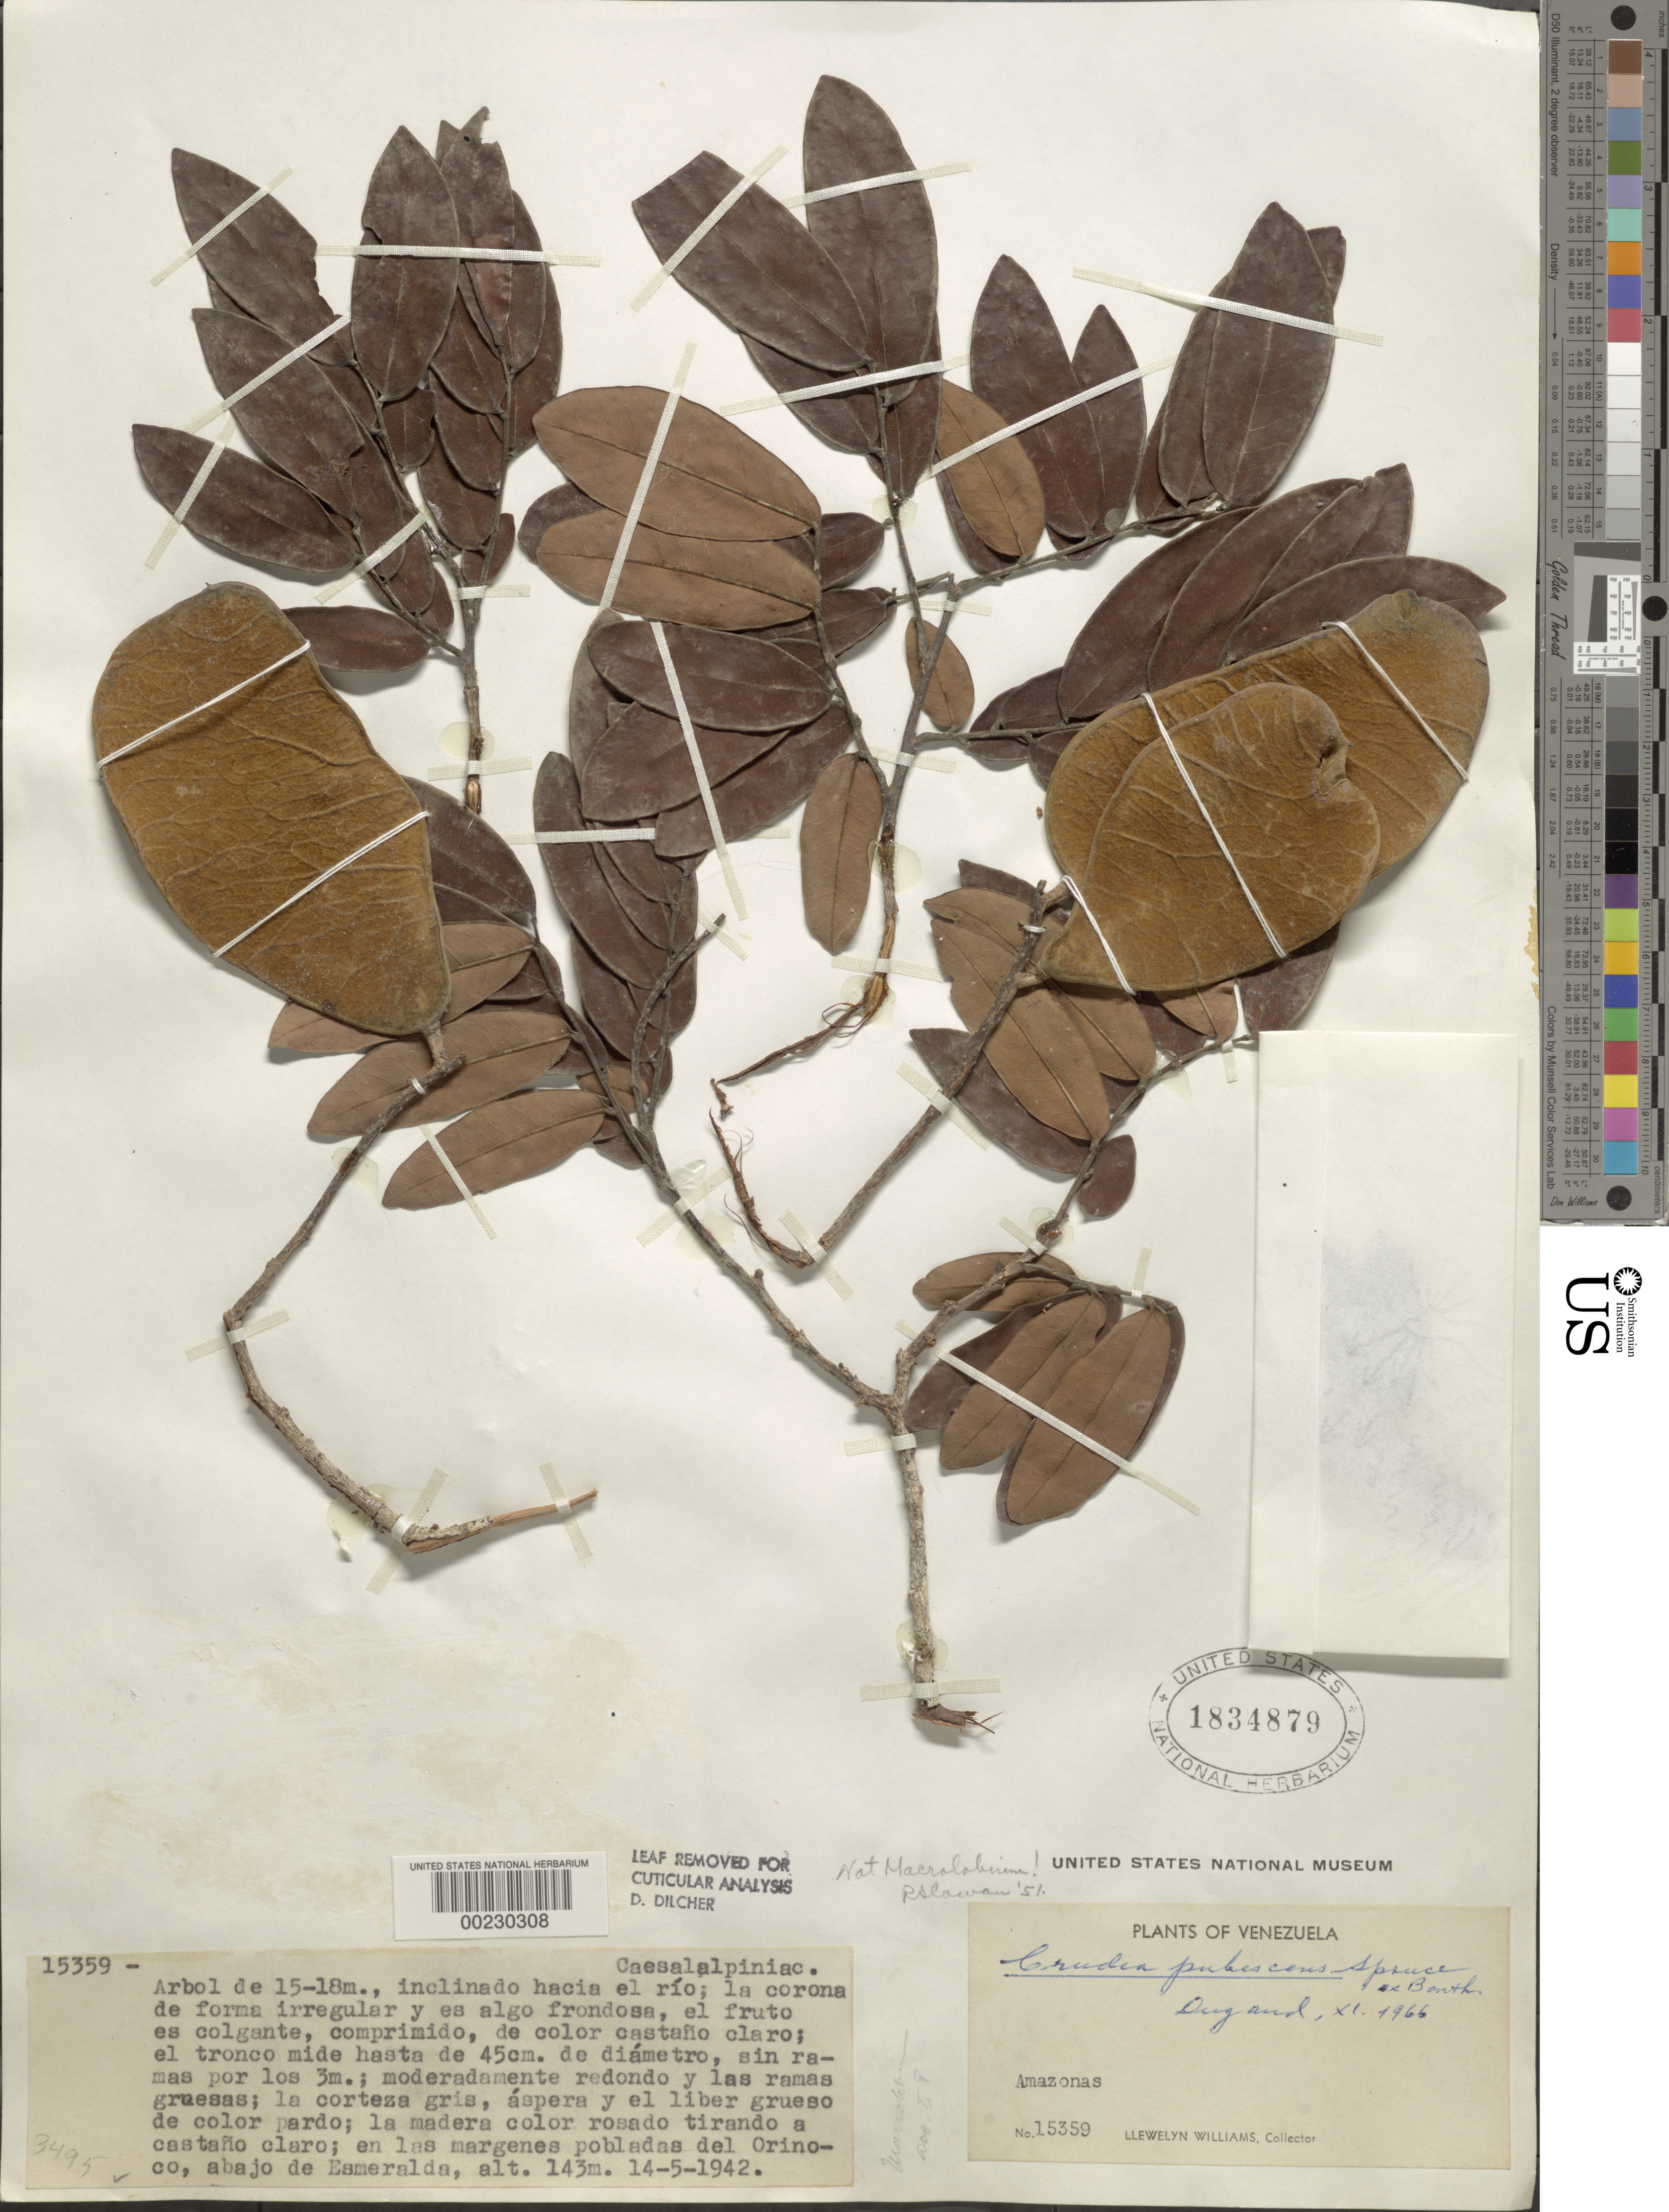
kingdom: Plantae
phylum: Tracheophyta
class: Magnoliopsida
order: Fabales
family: Fabaceae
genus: Crudia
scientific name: Crudia pubescens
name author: Spruce ex Benth. in Mart.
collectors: Ll. Williams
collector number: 15359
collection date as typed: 14 May 1942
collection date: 1942-05-14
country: Venezuela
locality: On the edge of the village of orinoco, below esmeralda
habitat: See specimen sheet for notes in spanish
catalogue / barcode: US 1834879